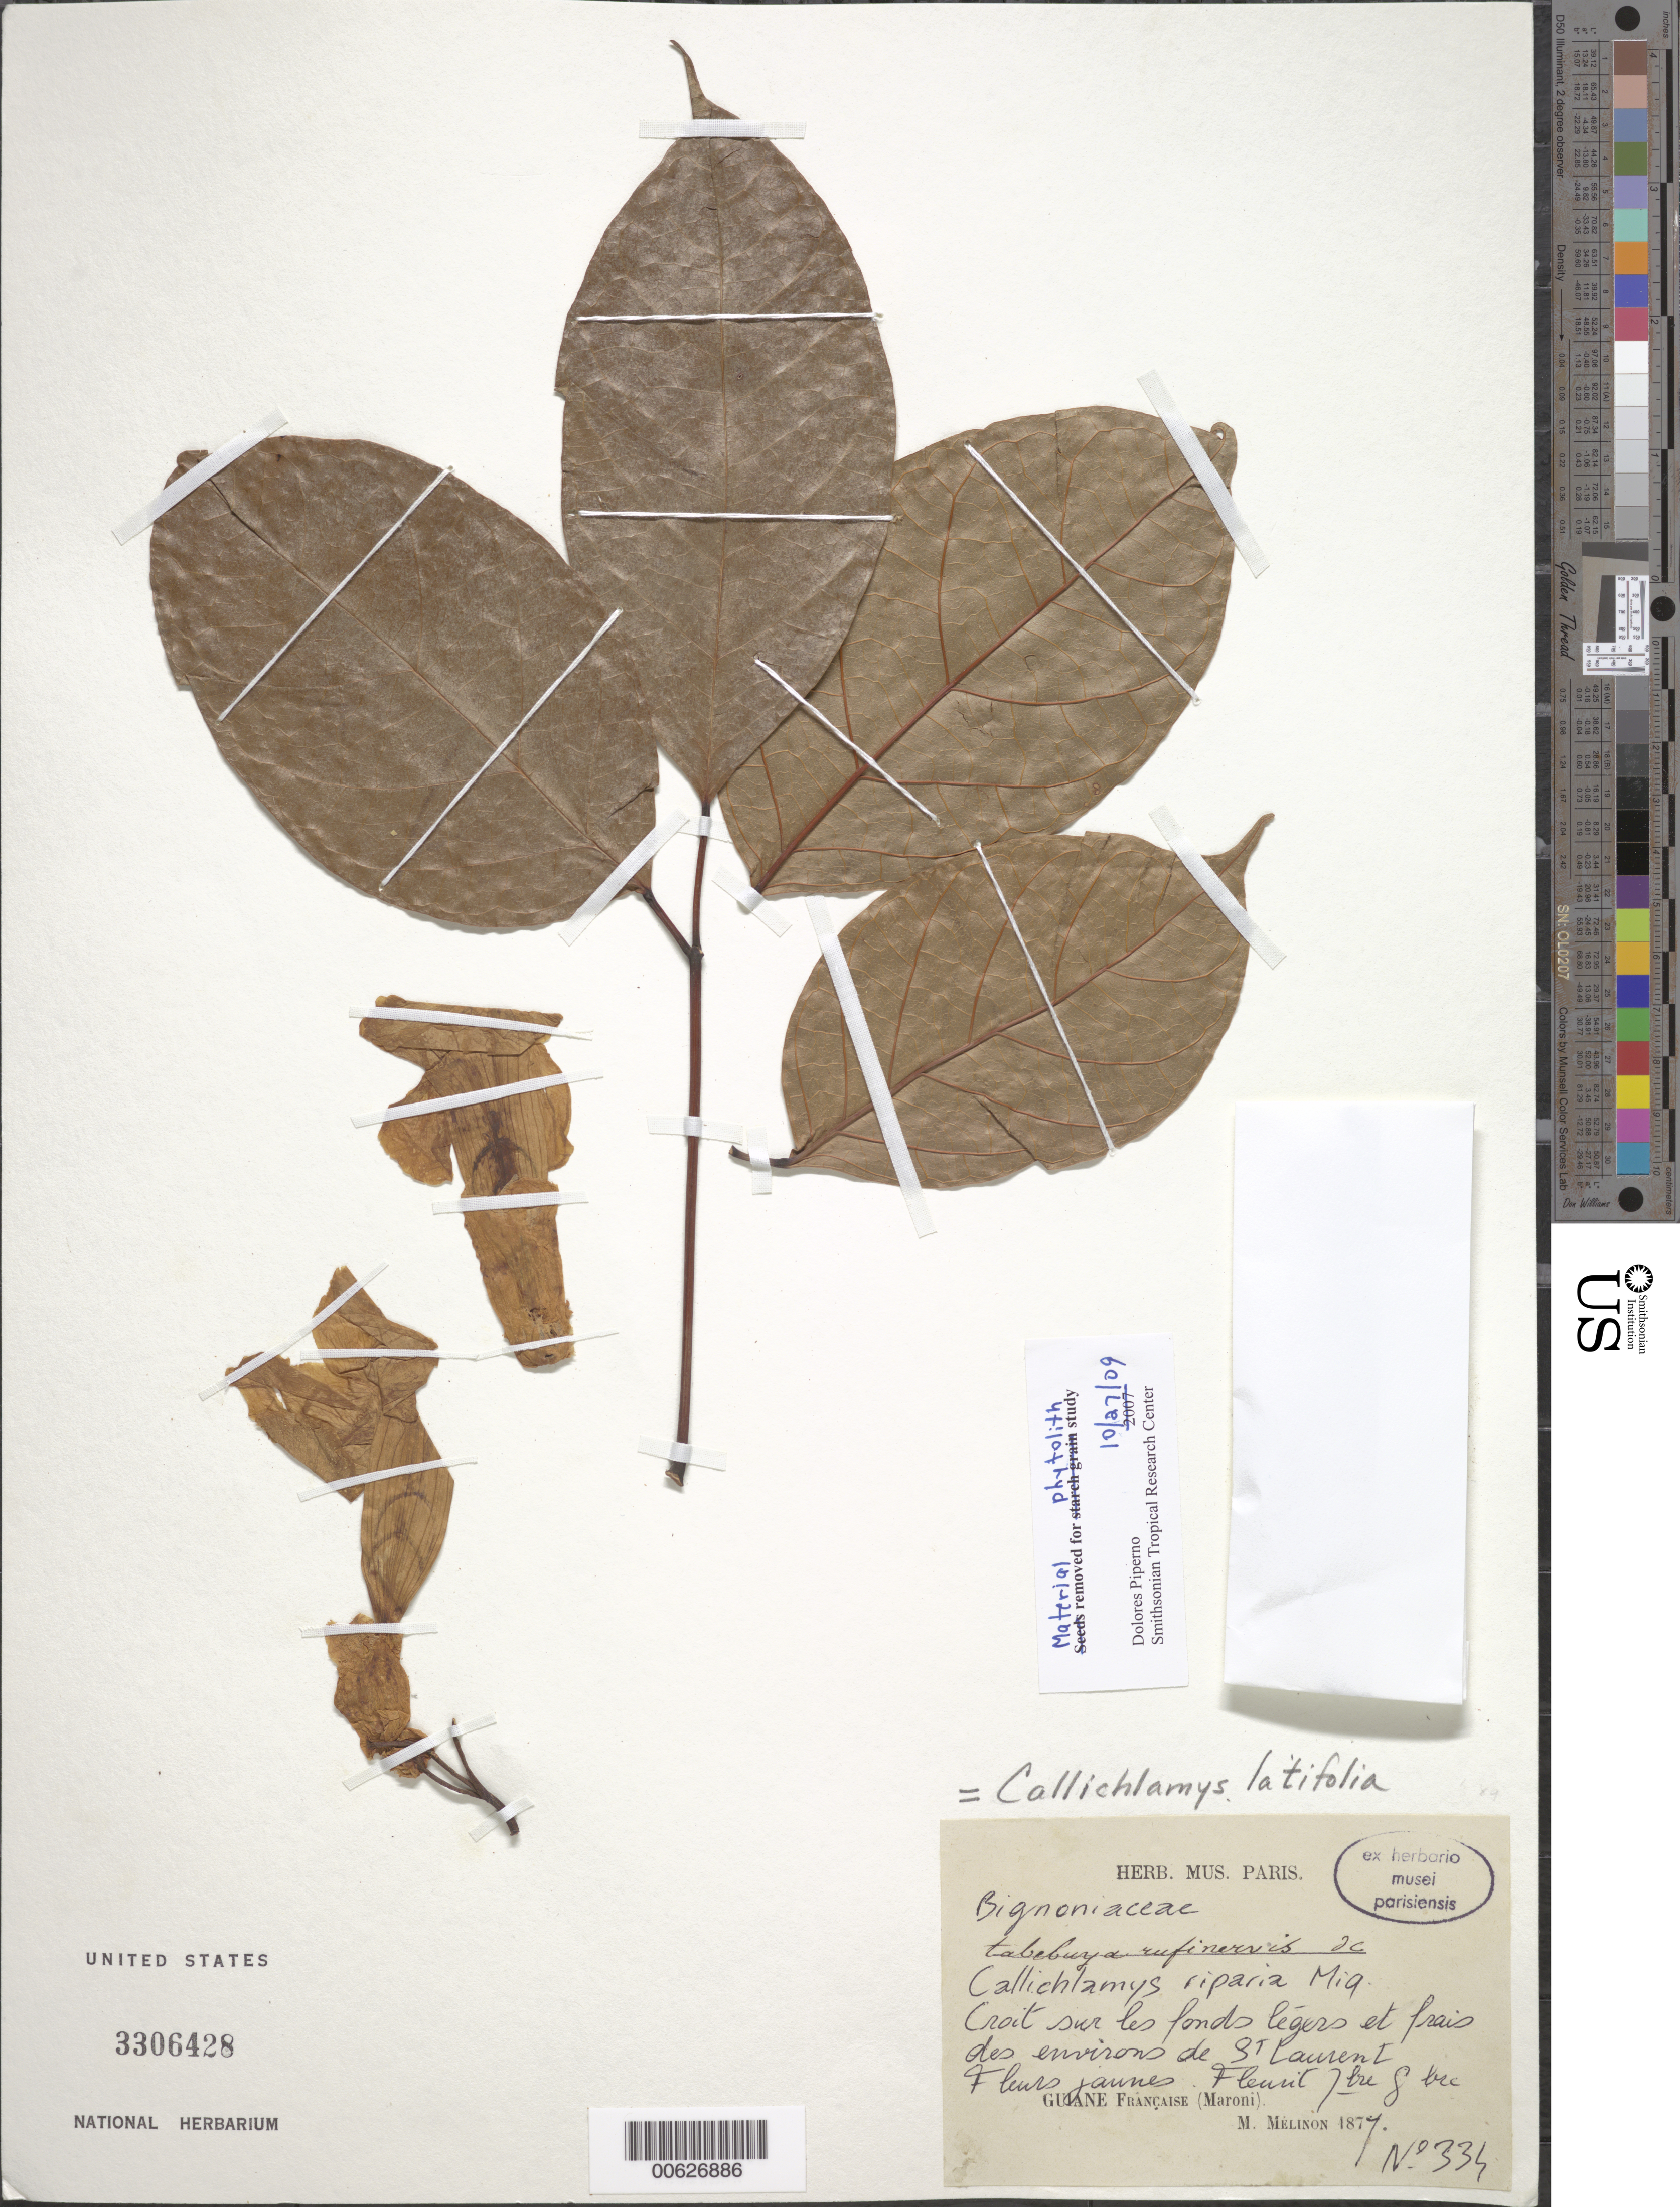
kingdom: Plantae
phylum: Tracheophyta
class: Magnoliopsida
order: Lamiales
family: Bignoniaceae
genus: Callichlamys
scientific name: Callichlamys latifolia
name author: (Rich.) K. Schum.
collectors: E. Mélinon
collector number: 334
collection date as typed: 1877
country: French Guiana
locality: St. Laurent, vic.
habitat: Croit sur les fonds legers et frais des environs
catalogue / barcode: US 3306428